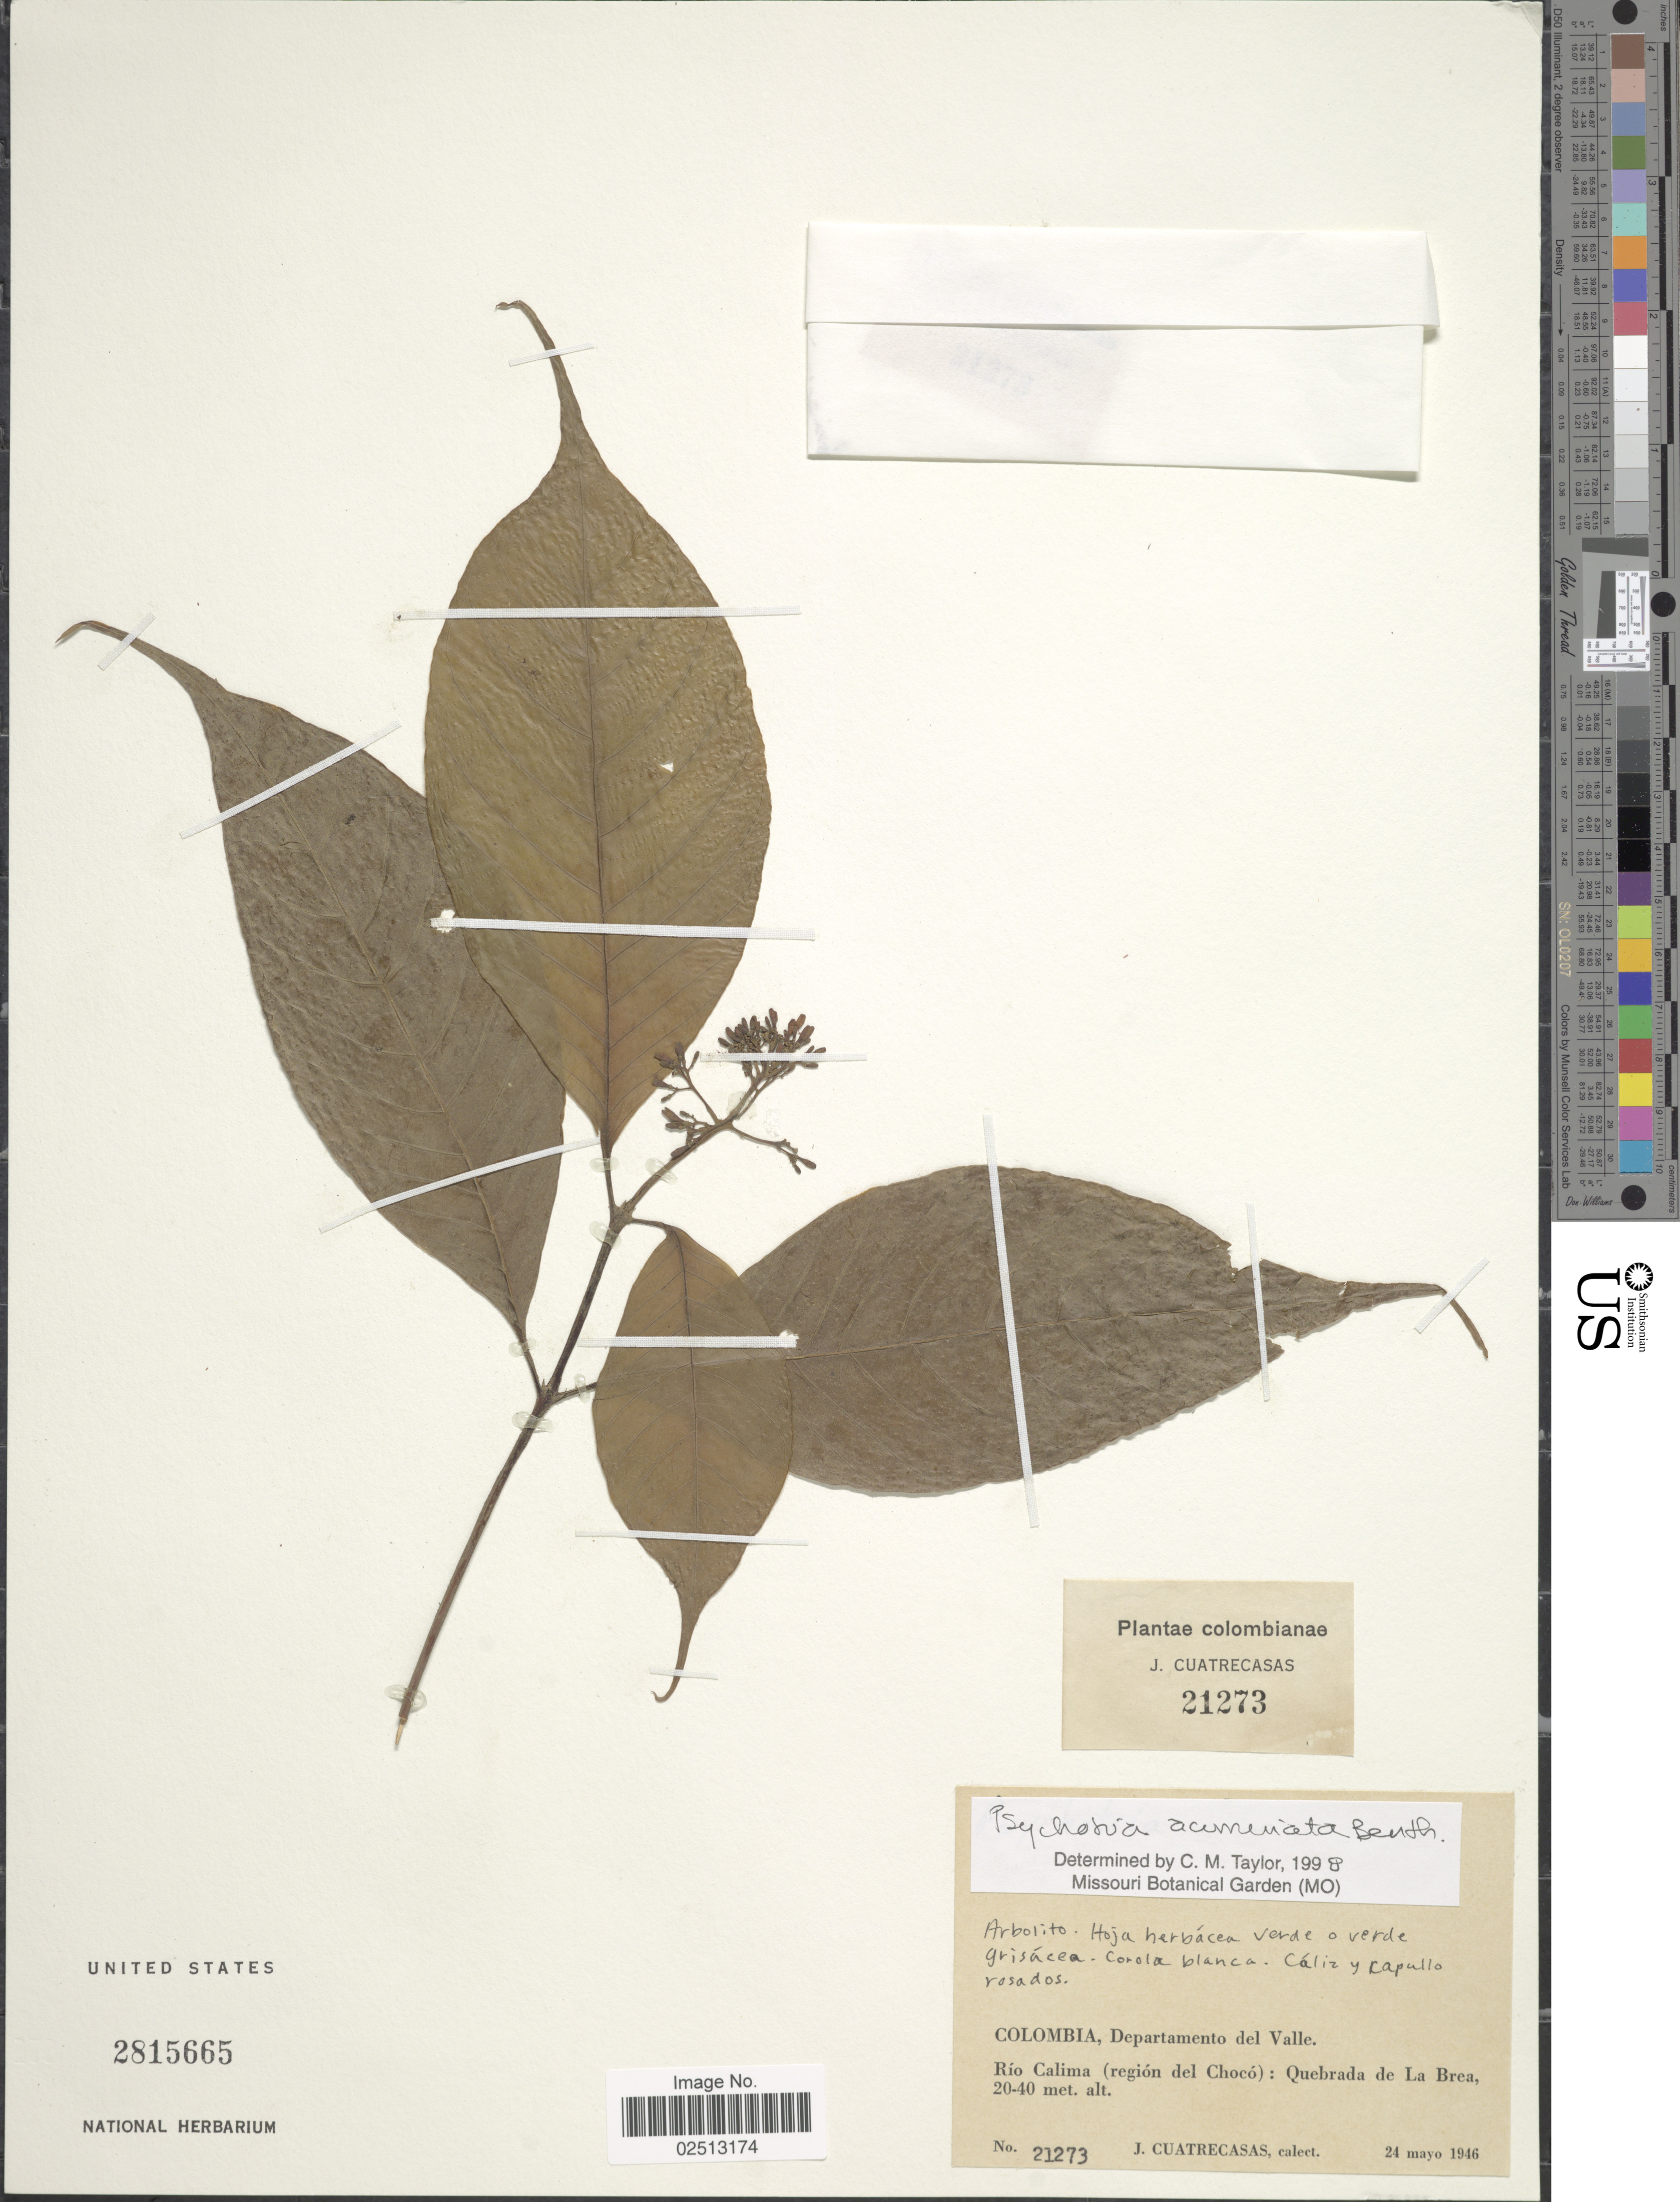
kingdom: Plantae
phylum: Tracheophyta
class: Magnoliopsida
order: Gentianales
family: Rubiaceae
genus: Psychotria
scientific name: Psychotria acuminata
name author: Benth.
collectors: J. Cuatrecasas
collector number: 21273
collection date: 1946-05-24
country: Colombia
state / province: Valle del Cauca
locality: Colombia, Departamento del Valle. Rio Calima (region del Choco): Quebrada de La Brea.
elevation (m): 20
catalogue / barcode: US 2815665